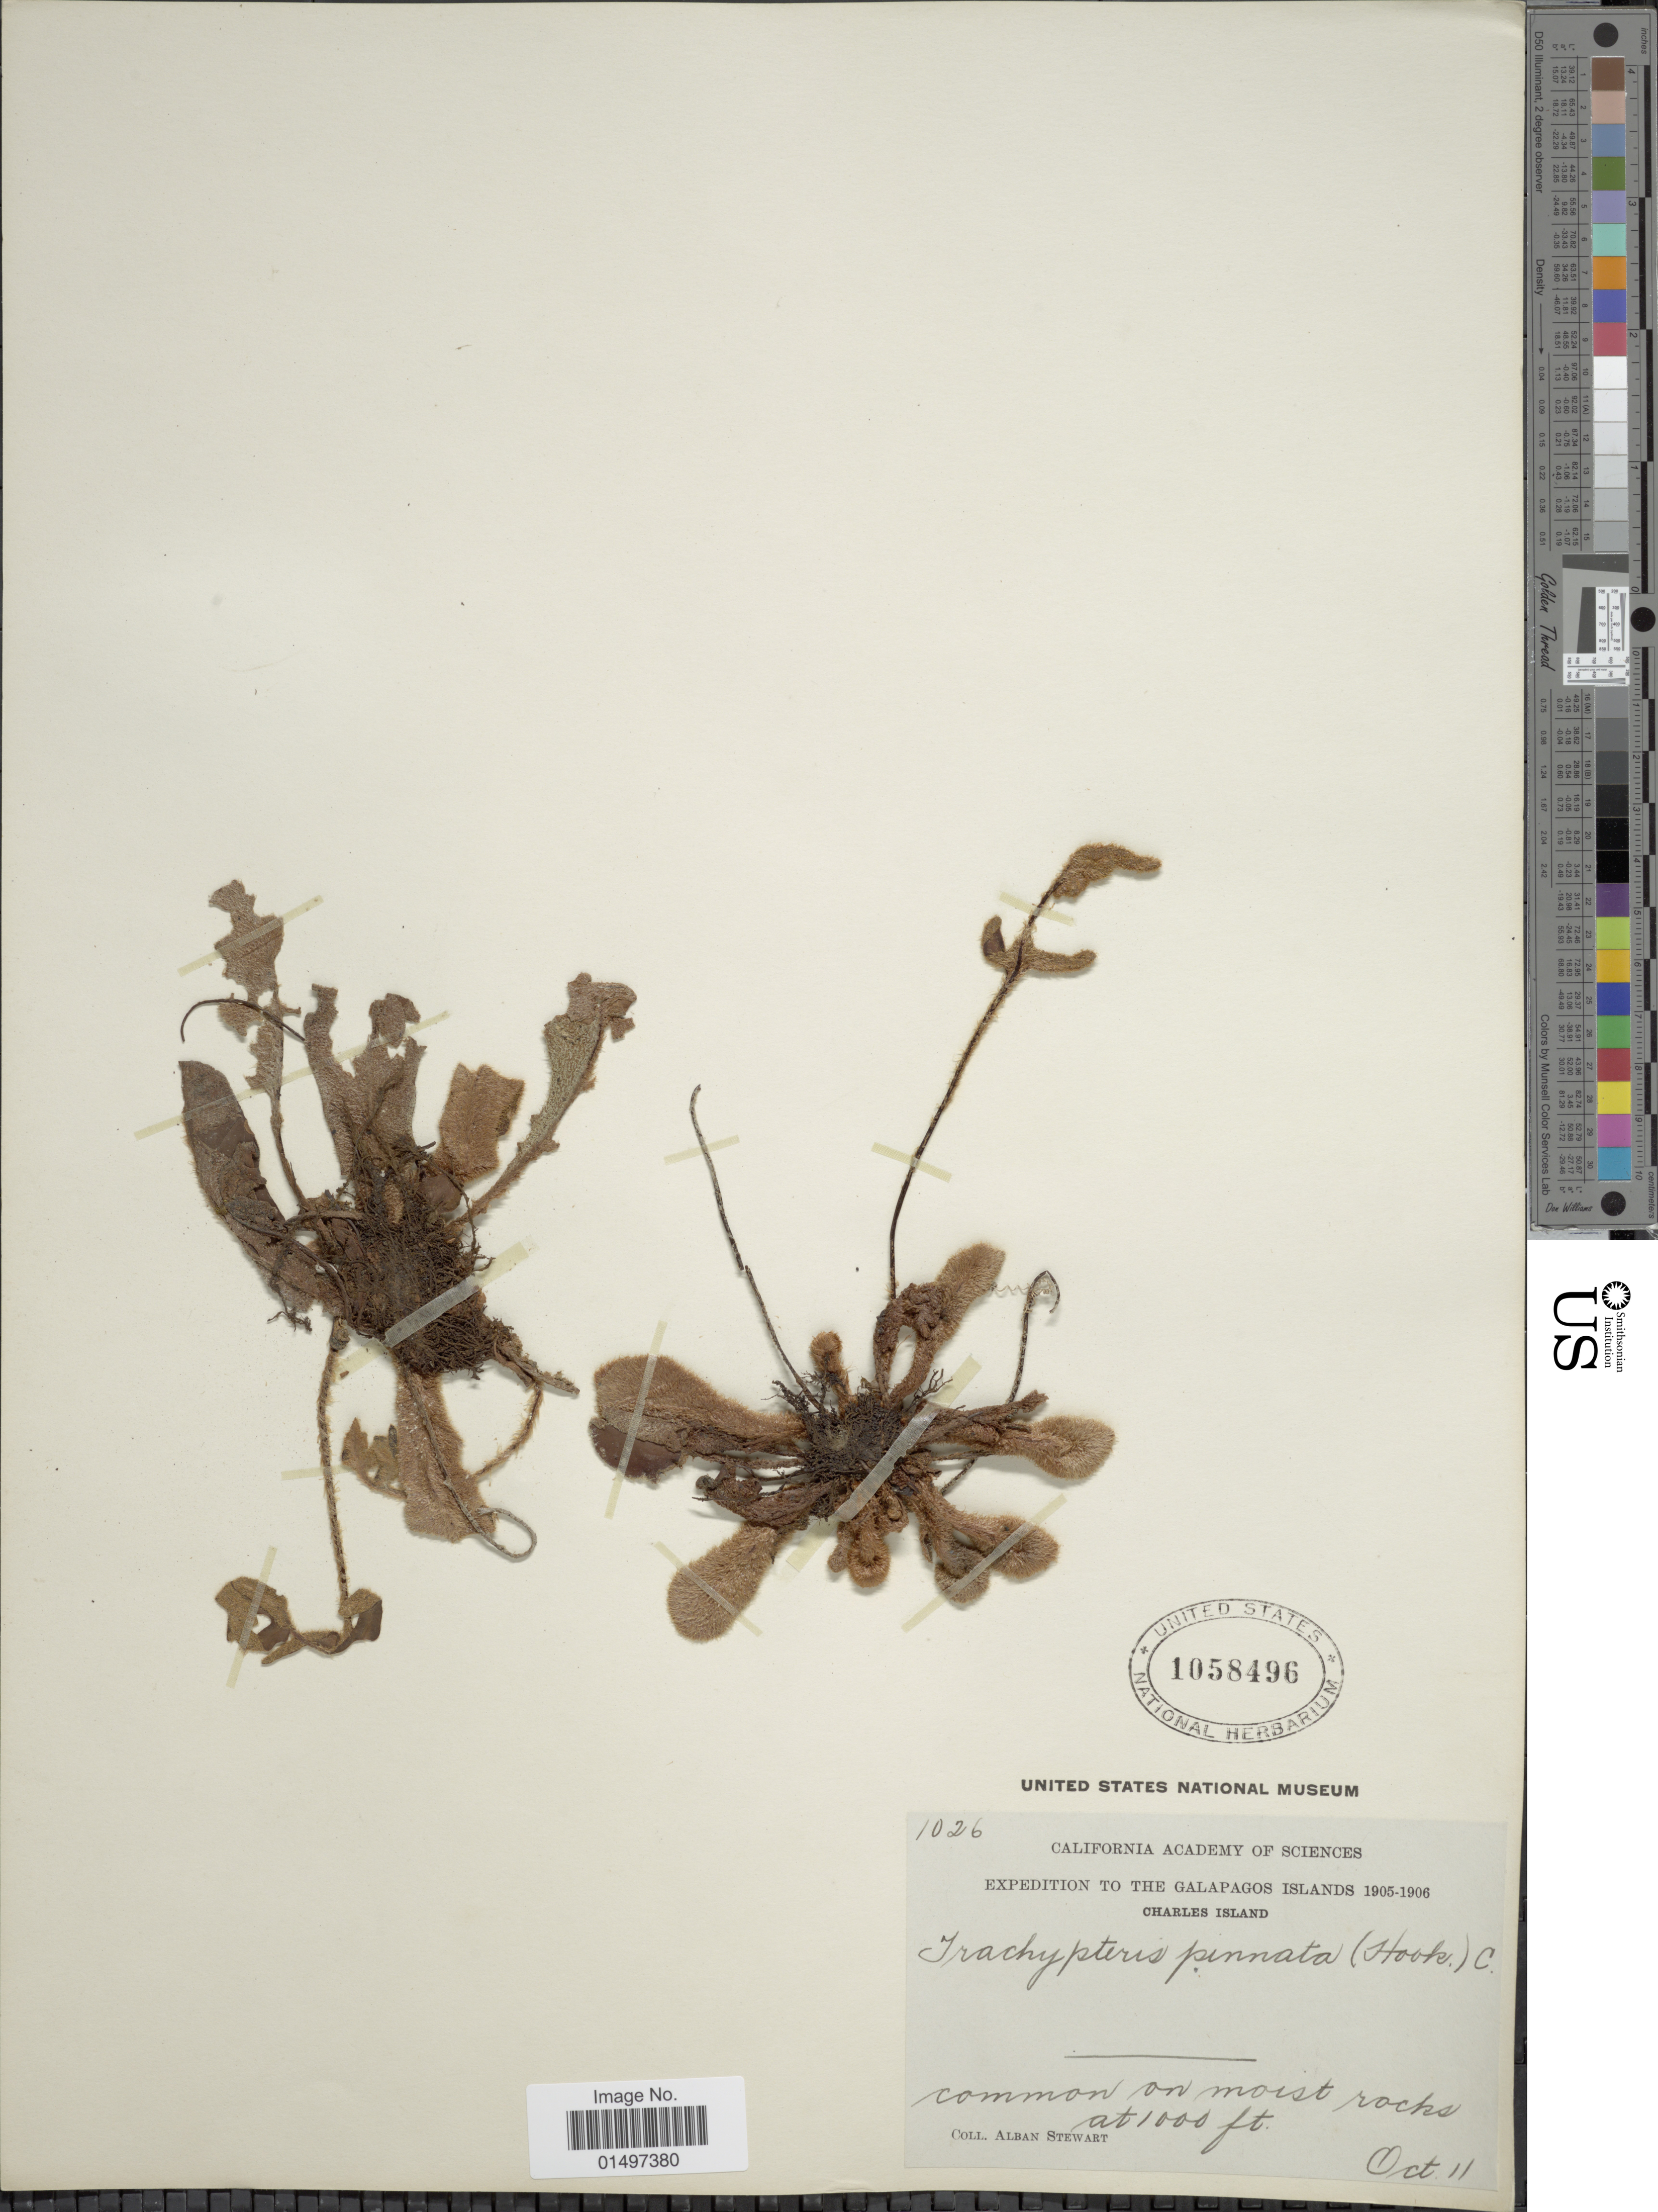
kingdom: Plantae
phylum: Tracheophyta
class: Polypodiopsida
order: Polypodiales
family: Pteridaceae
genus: Trachypteris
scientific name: Trachypteris pinnata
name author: (Hook. f.) C. Chr.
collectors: A. Stewart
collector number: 1026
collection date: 1905-10-11/1906-10-11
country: Ecuador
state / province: Colón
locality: Galapagos Islands. Charles Island.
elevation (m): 305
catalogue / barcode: US 1058496